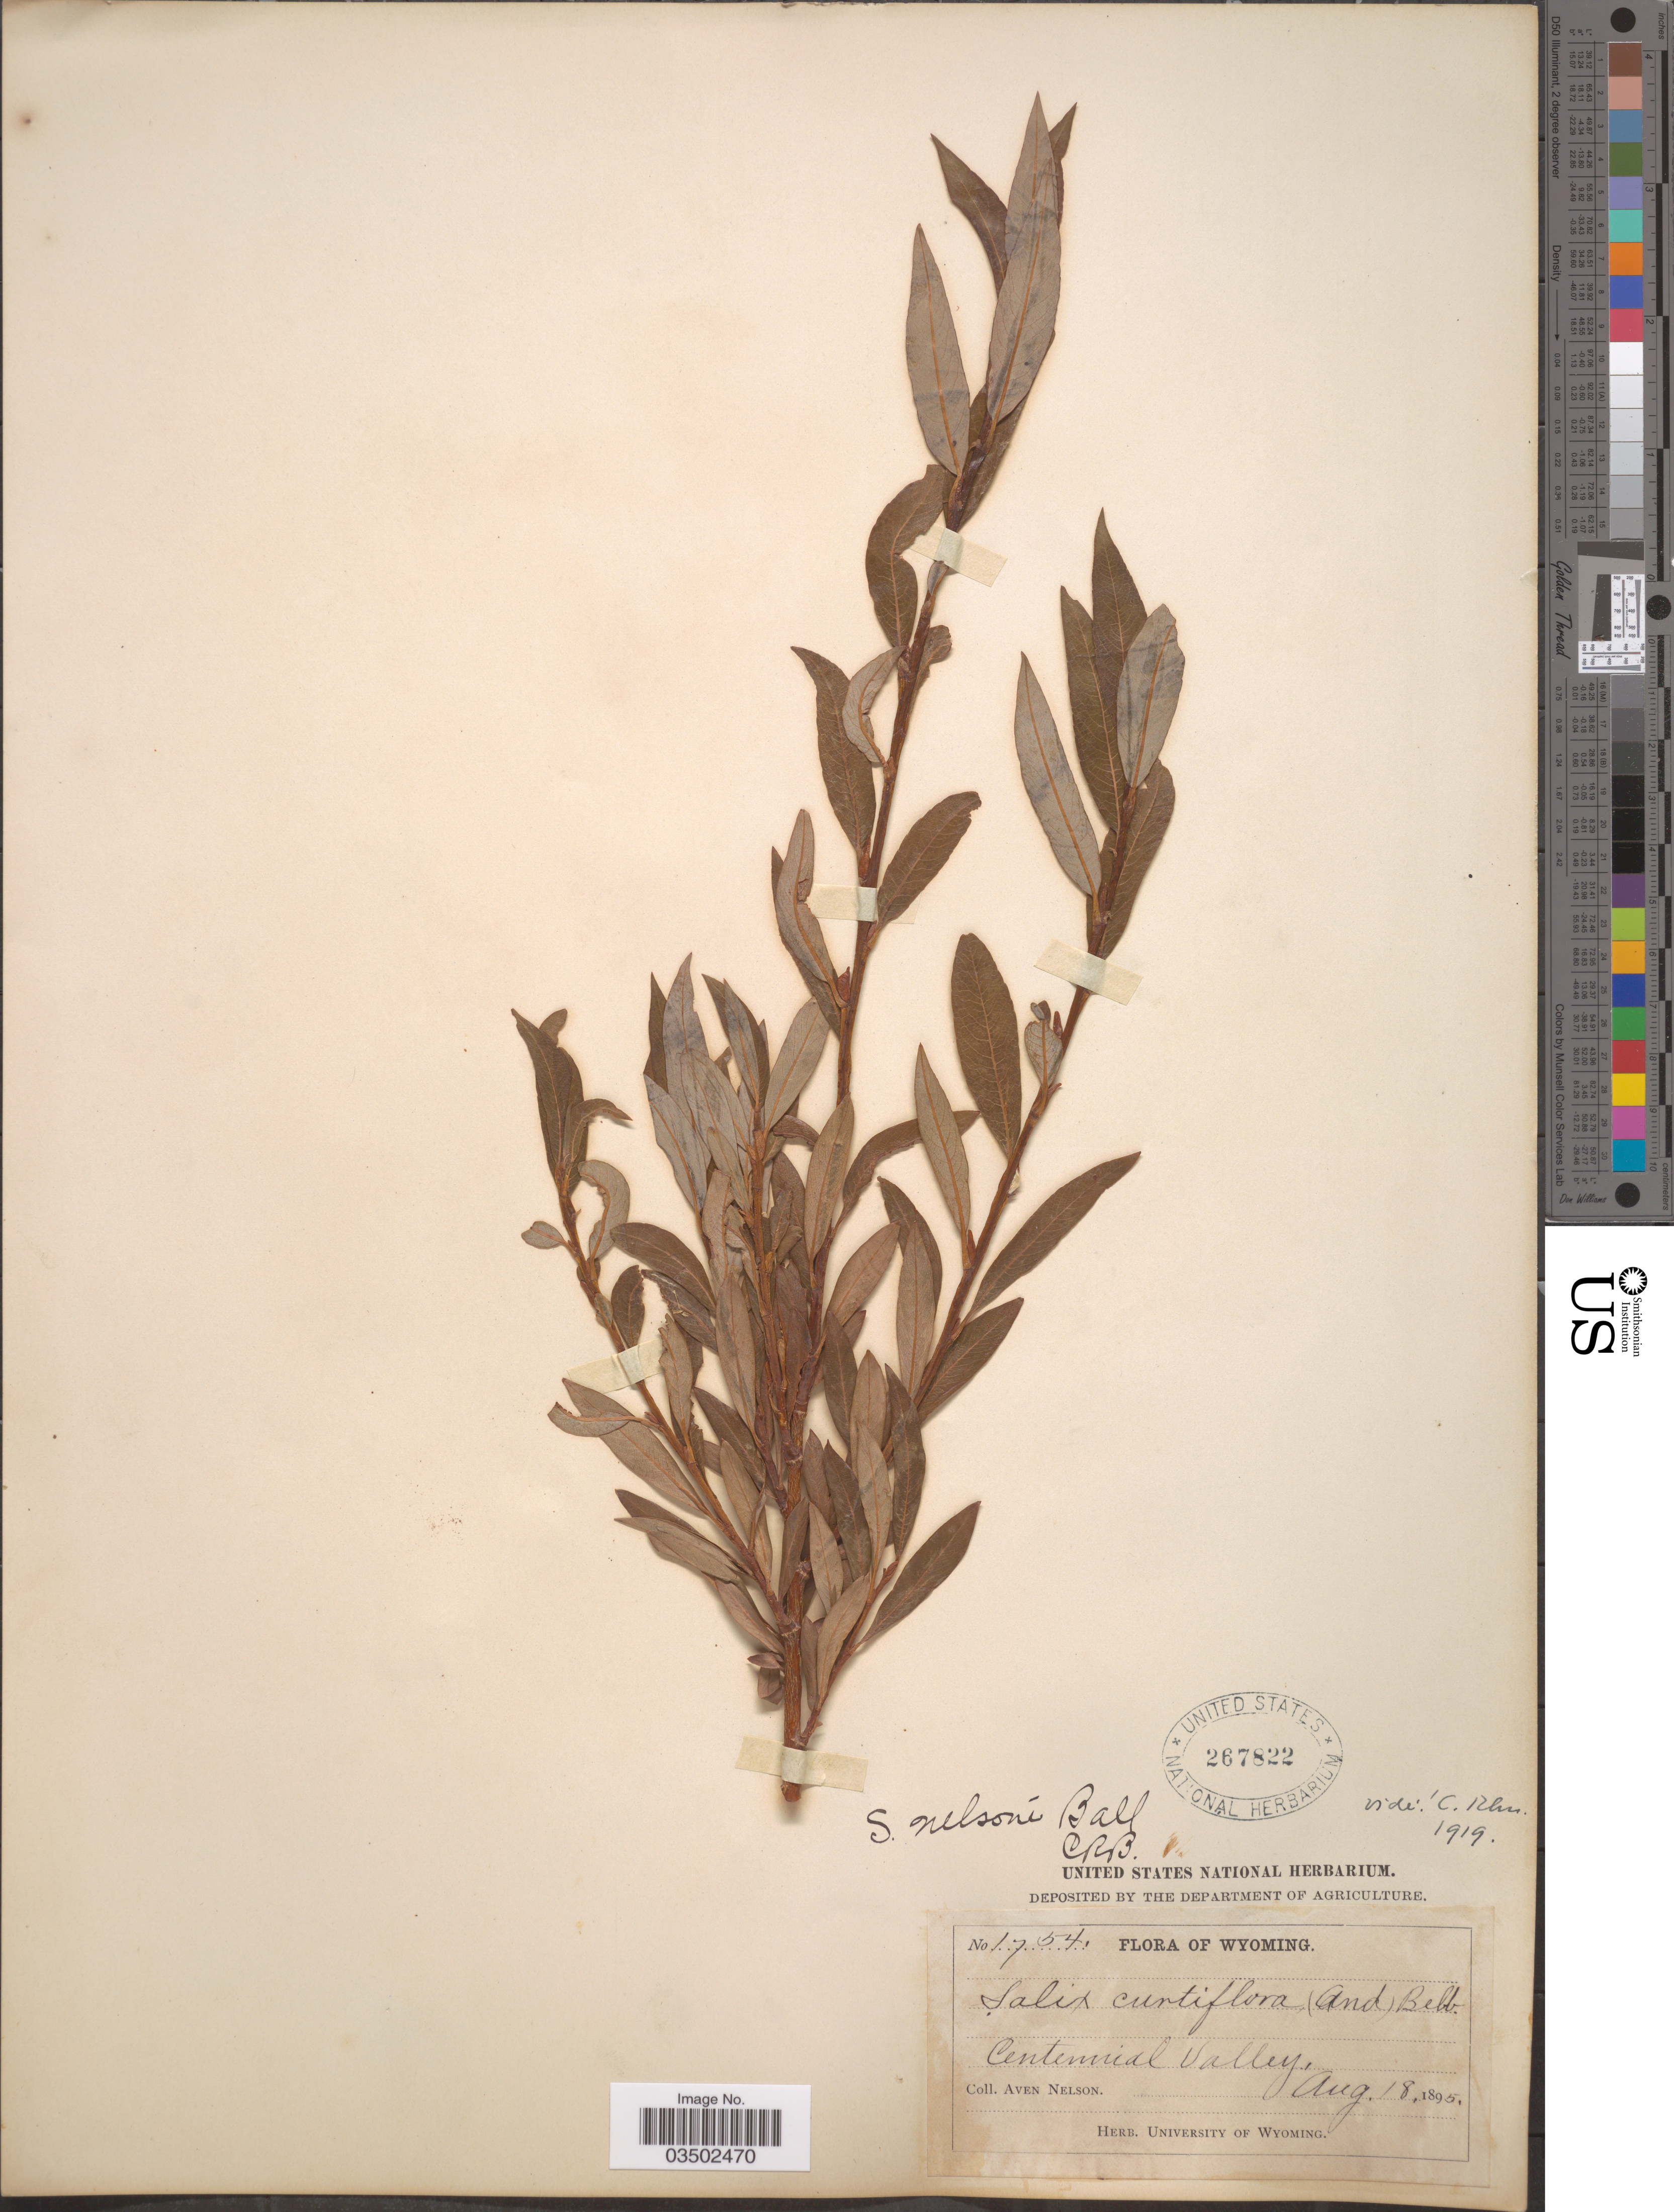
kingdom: Plantae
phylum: Tracheophyta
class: Magnoliopsida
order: Malpighiales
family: Salicaceae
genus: Salix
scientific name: Salix planifolia var. nelsonii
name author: (C.R. Ball) C.R. Ball ex E.C. Sm. bis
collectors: A. Nelson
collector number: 1754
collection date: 1895-08-18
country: United States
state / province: Wyoming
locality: Centennial Valley.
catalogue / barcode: US 267822